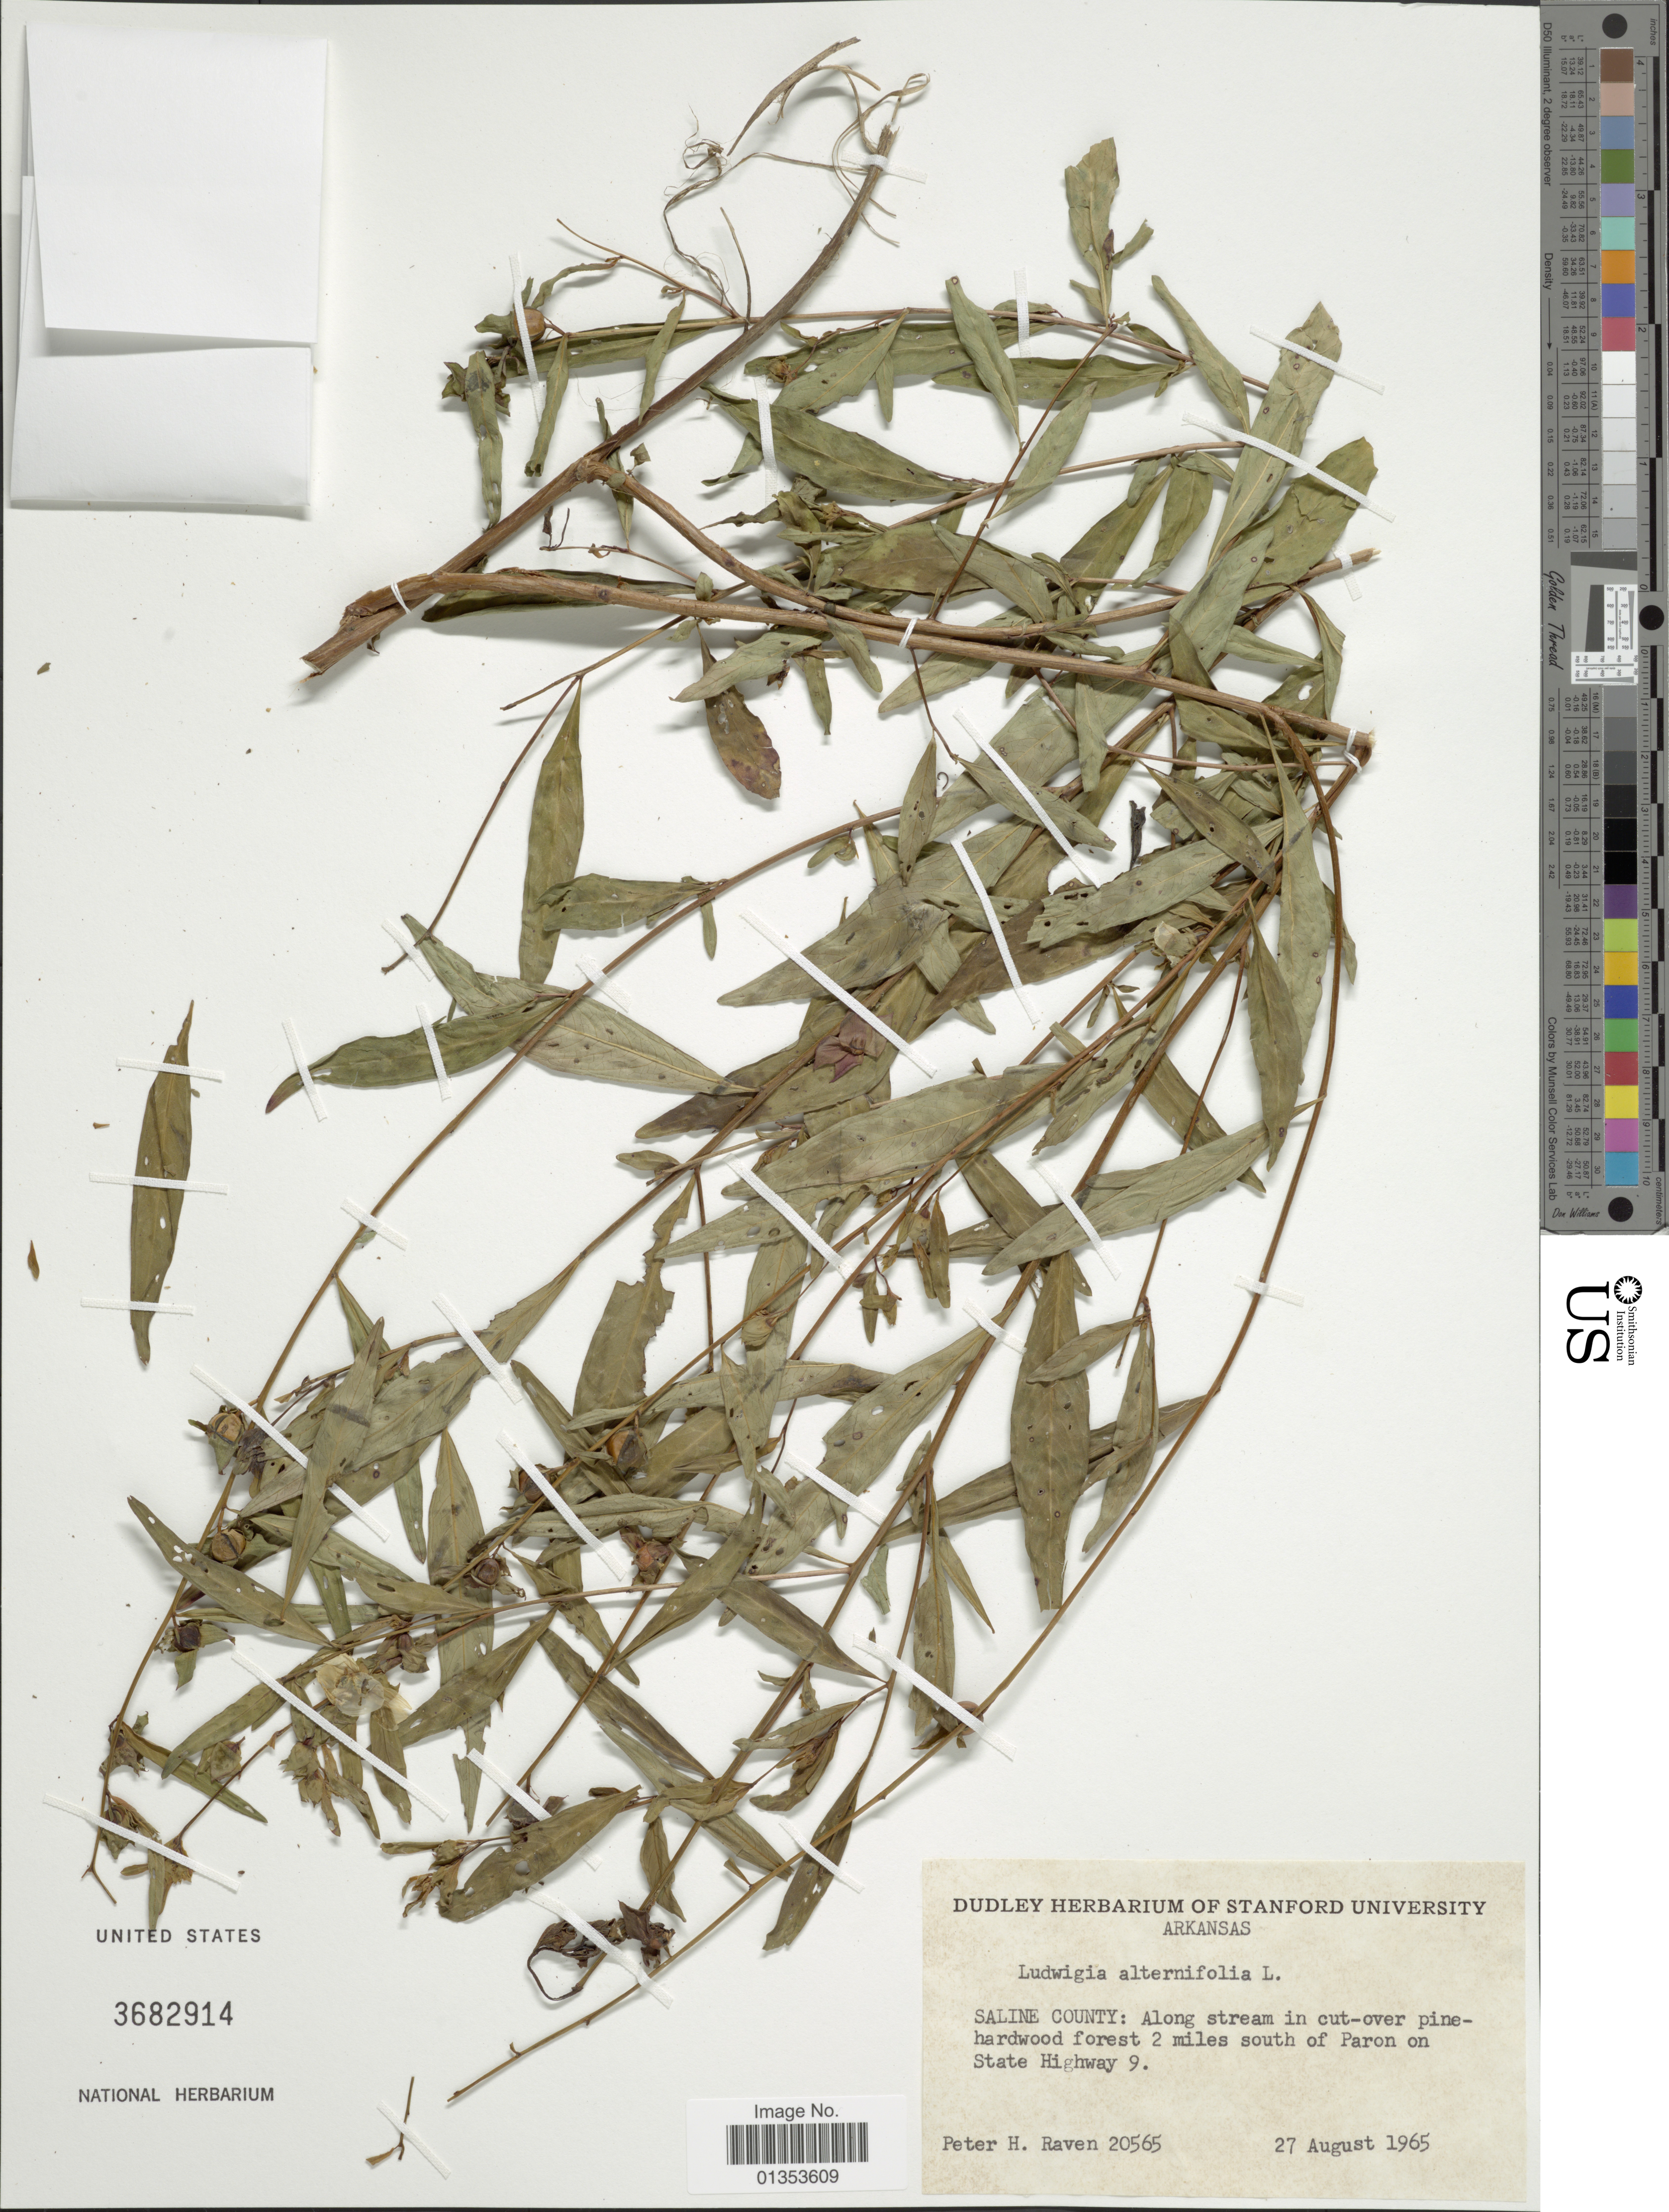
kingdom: Plantae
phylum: Tracheophyta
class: Magnoliopsida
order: Myrtales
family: Onagraceae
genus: Ludwigia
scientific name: Ludwigia alternifolia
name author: L.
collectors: P. H. Raven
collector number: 20565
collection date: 1965-08-27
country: United States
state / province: Arkansas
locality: Saline County: Along stream in cut-over pine-hardwood forest 2 miles south of Paron on State Highway 9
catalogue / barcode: US 3682914